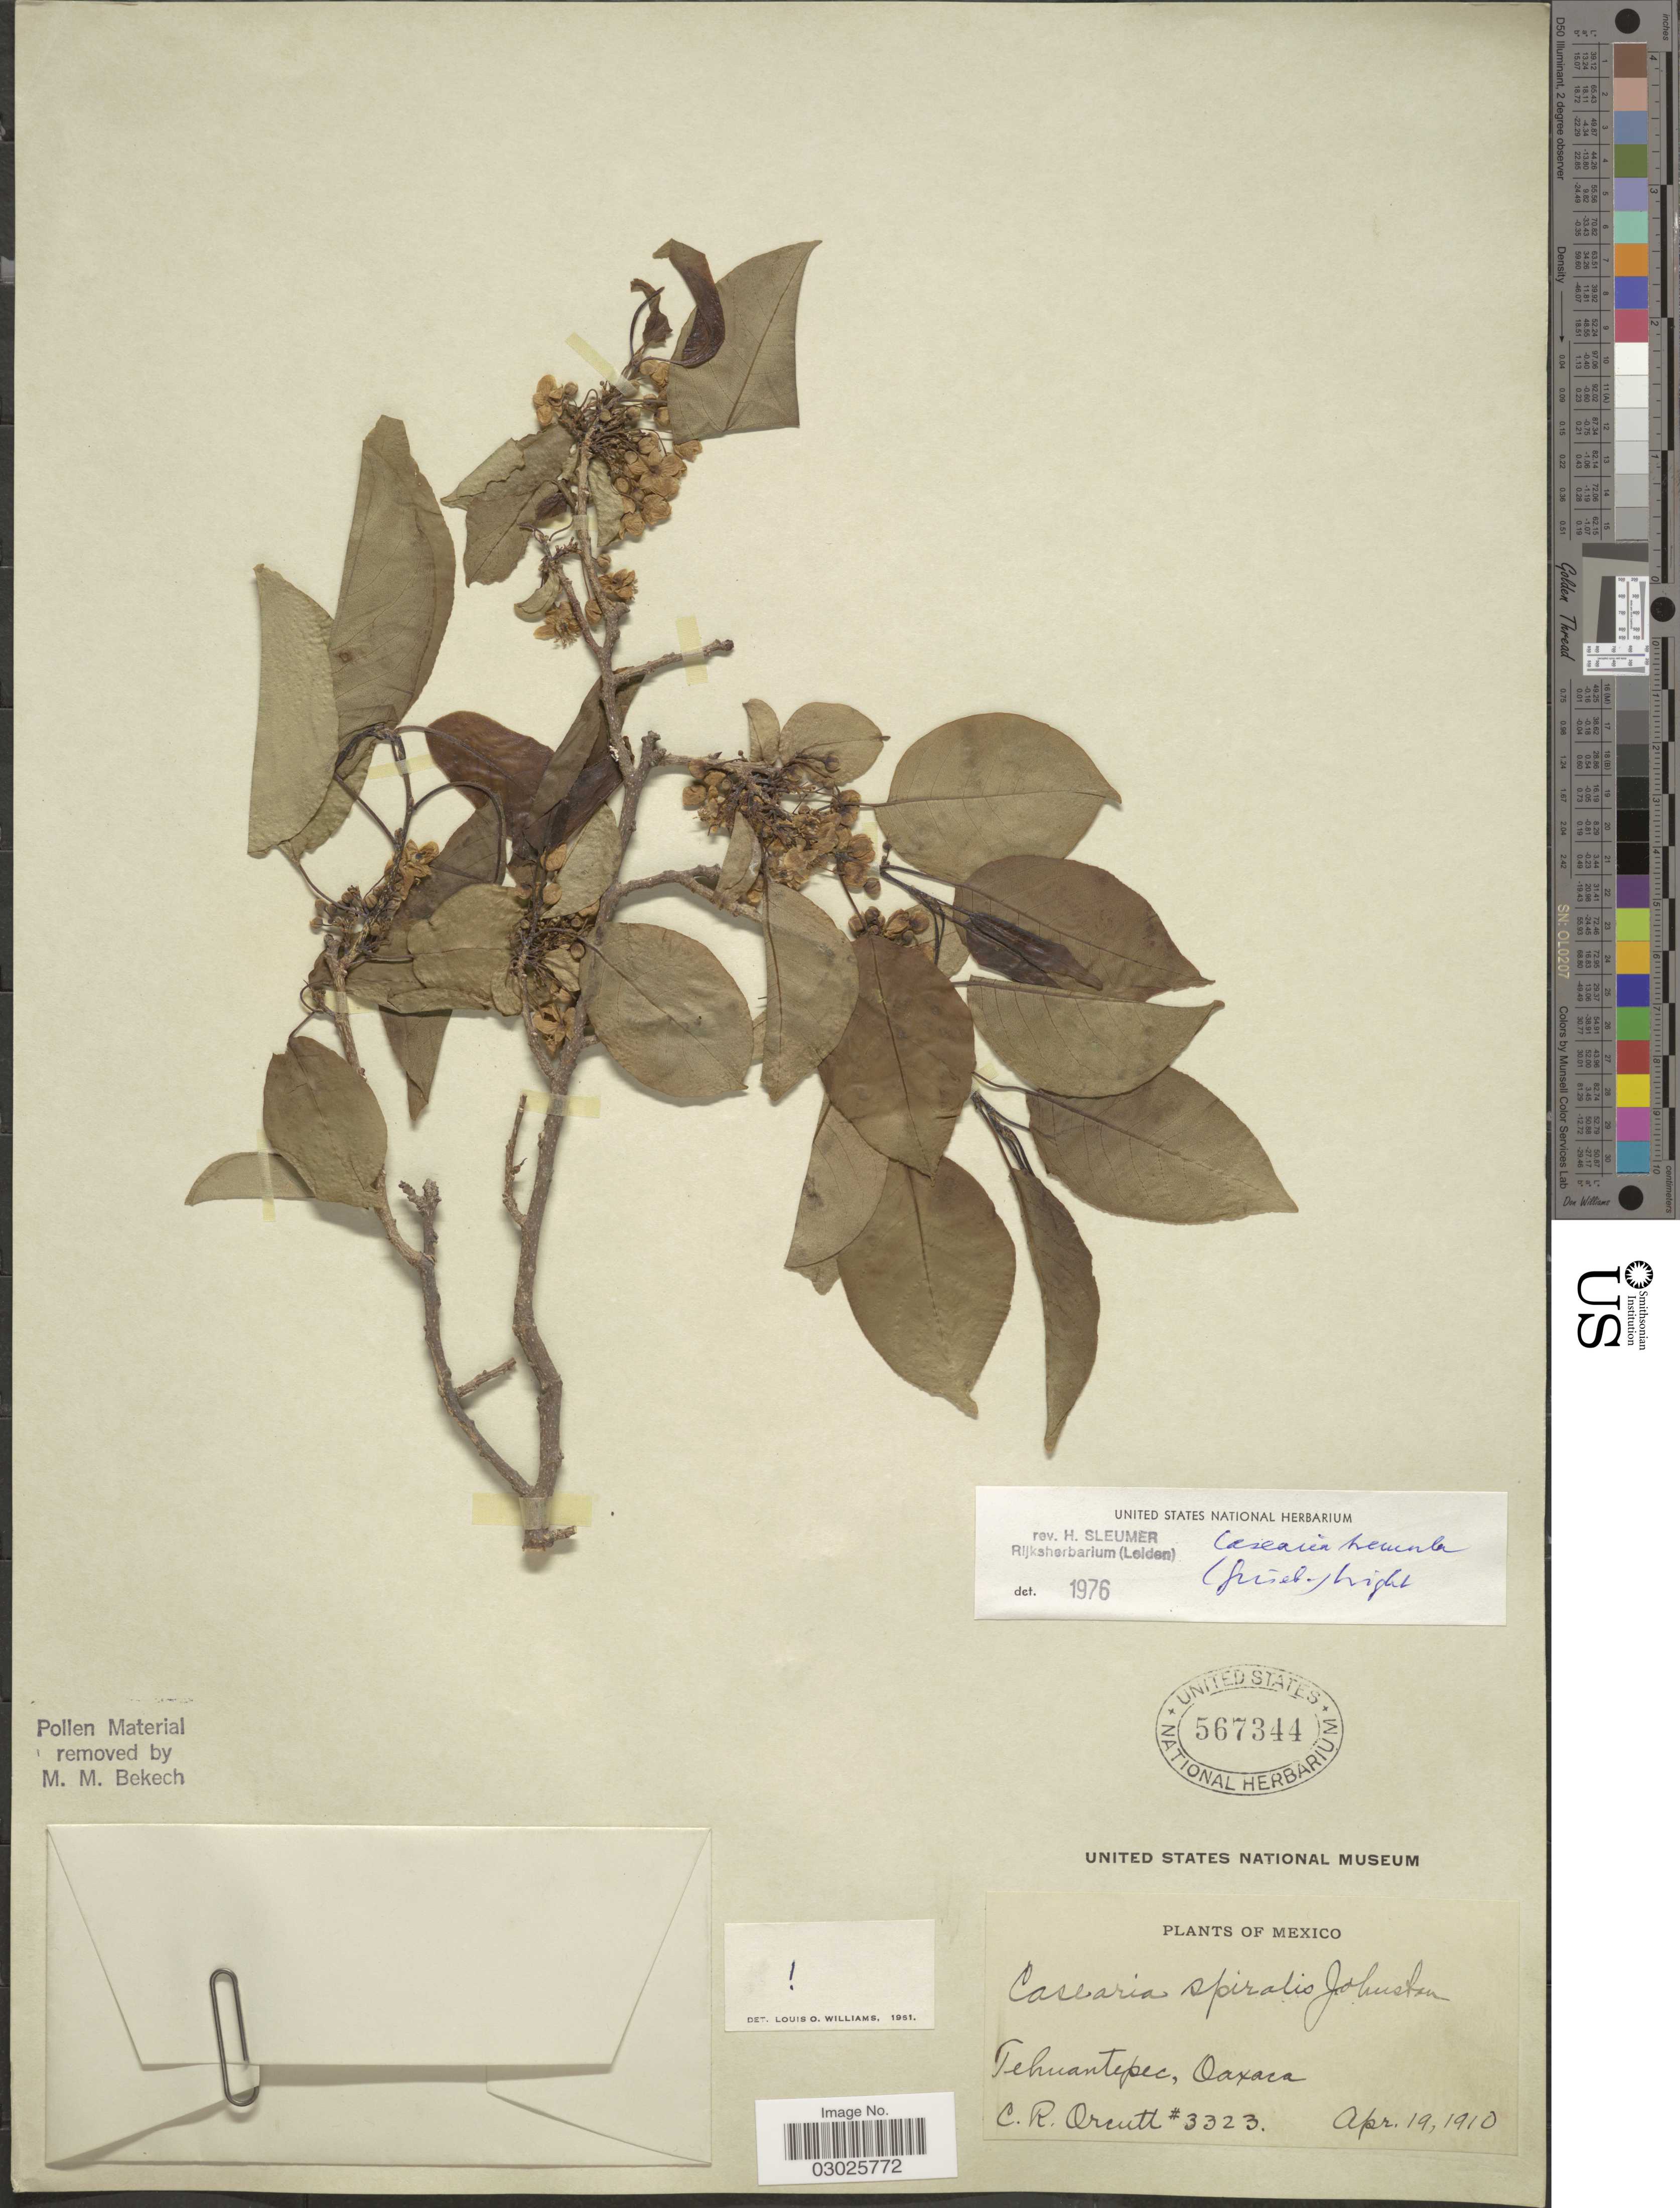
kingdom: Plantae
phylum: Tracheophyta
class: Magnoliopsida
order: Malpighiales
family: Salicaceae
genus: Casearia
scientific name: Casearia tremula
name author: (Griseb.) Griseb. ex C. Wright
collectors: C. R. Orcutt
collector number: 3323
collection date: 1910-04-19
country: Mexico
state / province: Oaxaca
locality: Tehuantepec.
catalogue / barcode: US 567344